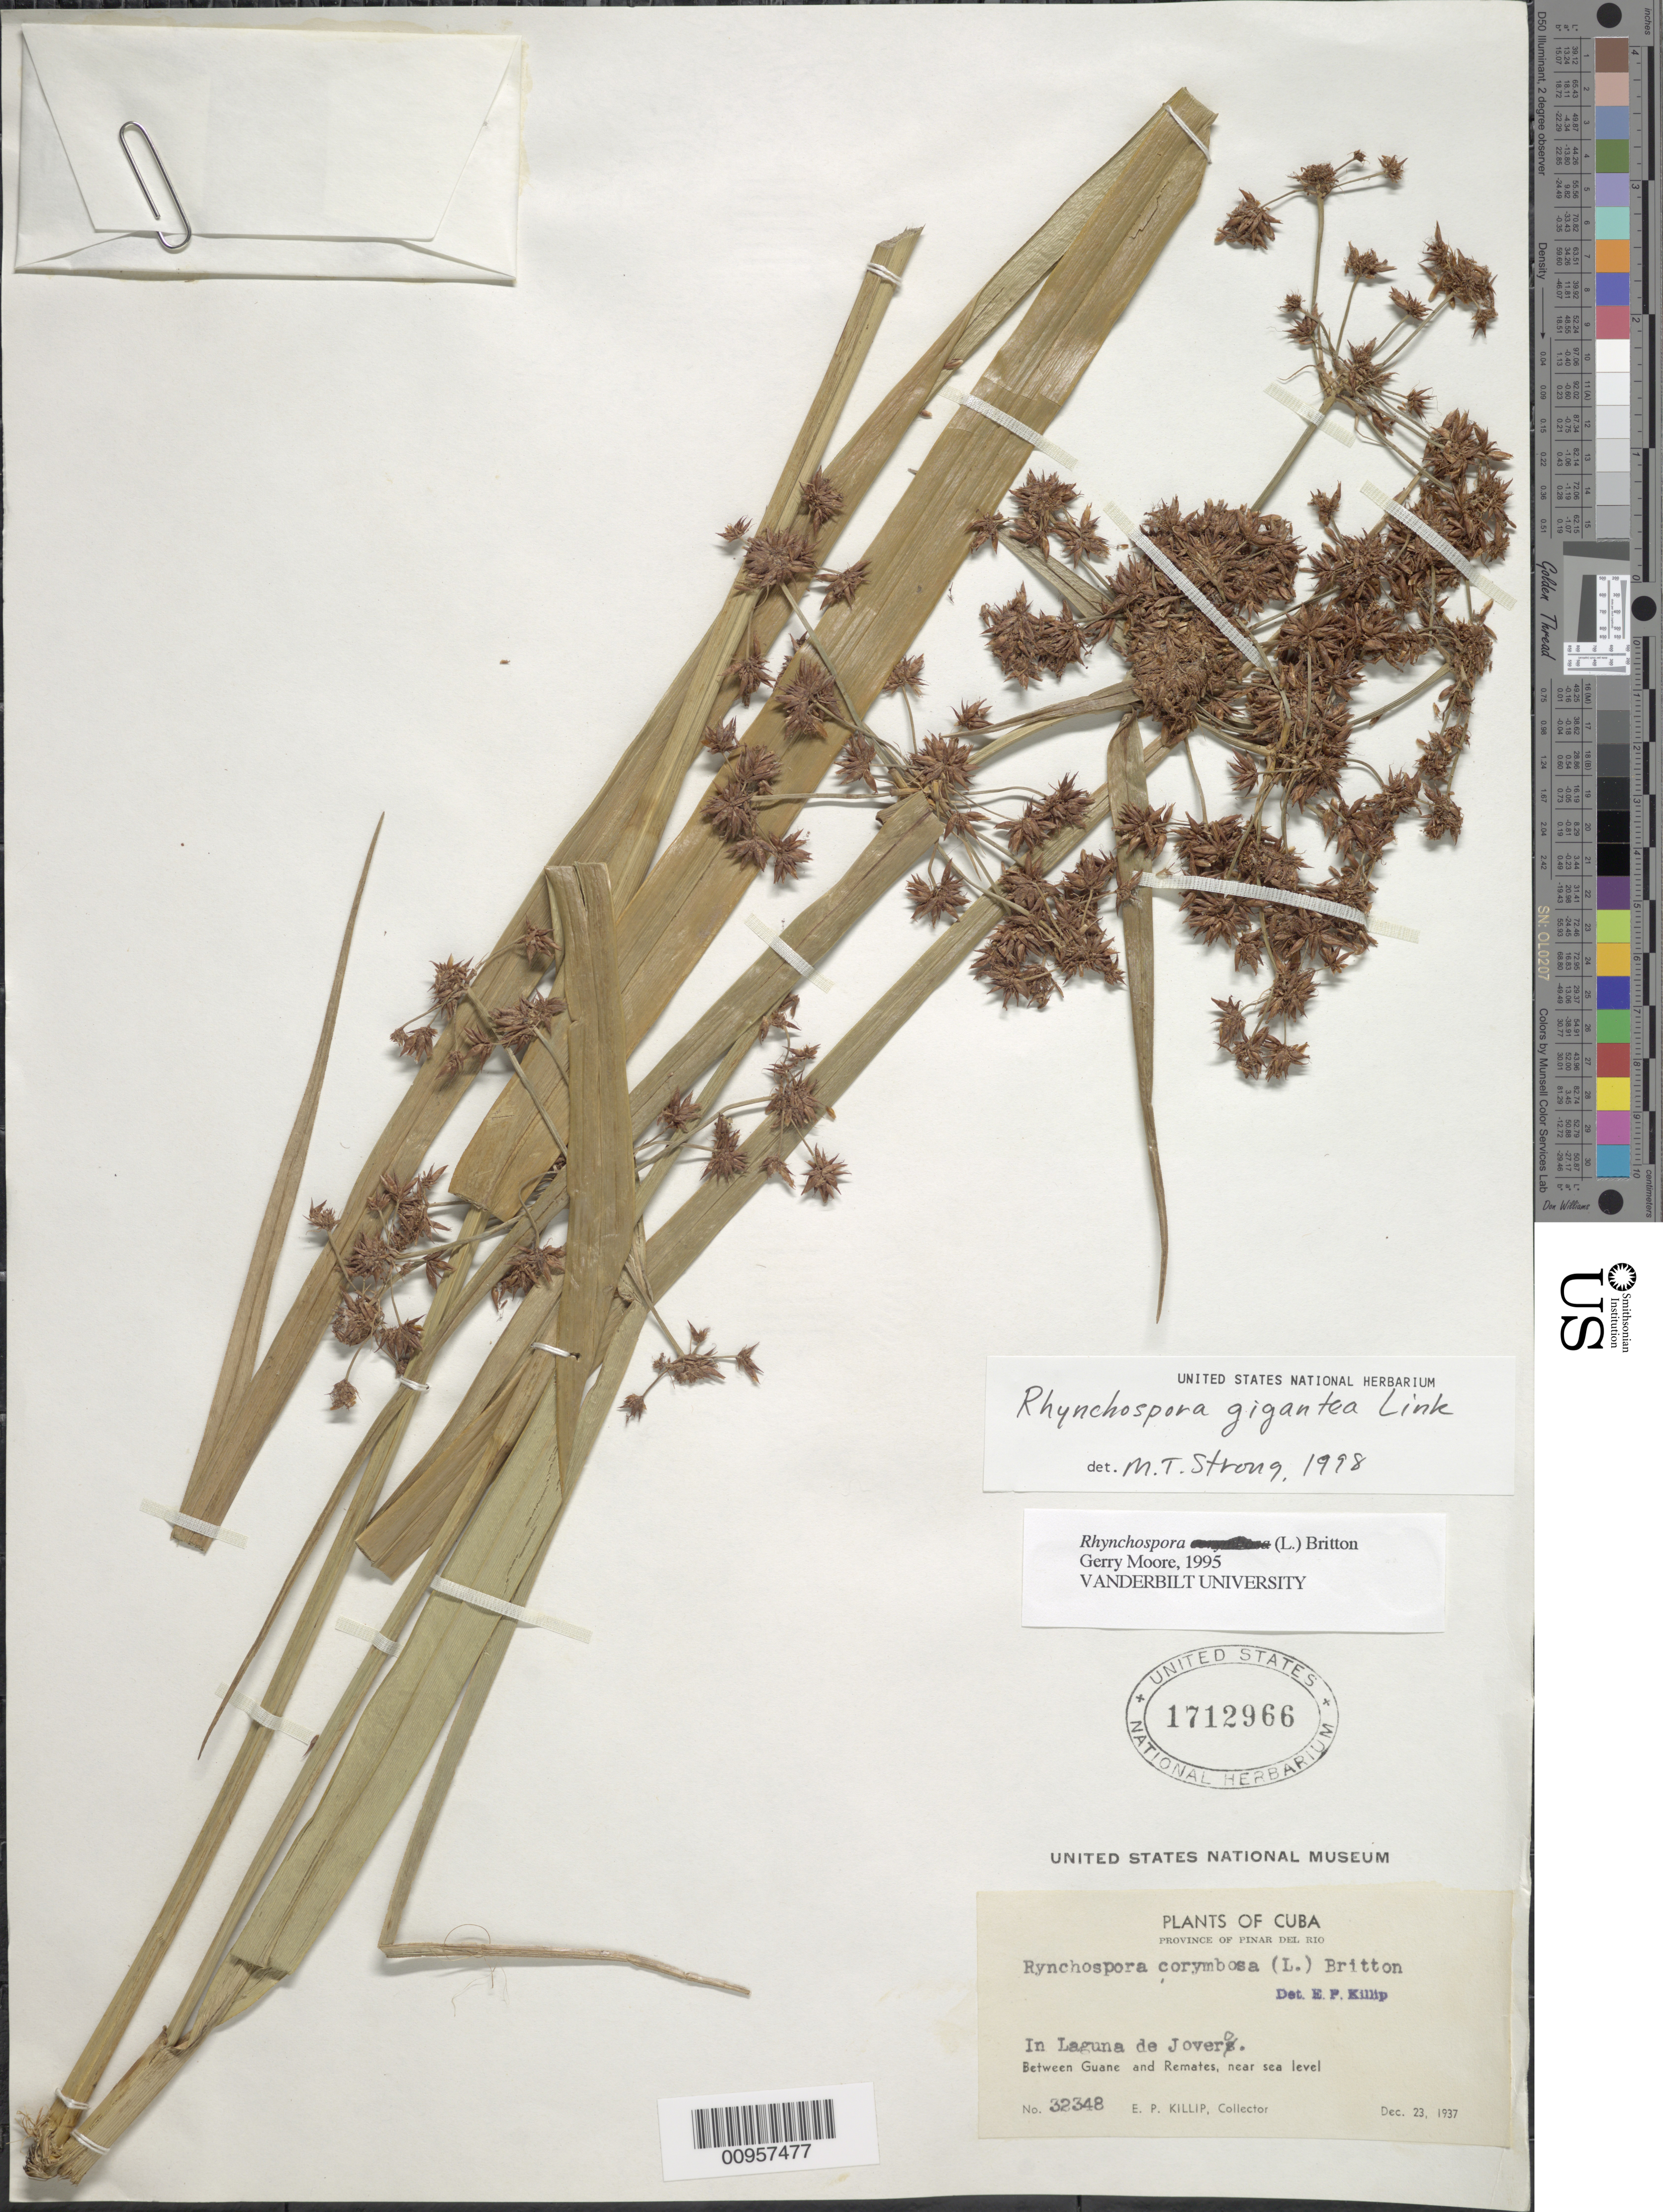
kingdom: Plantae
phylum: Tracheophyta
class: Liliopsida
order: Poales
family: Cyperaceae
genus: Rhynchospora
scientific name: Rhynchospora gigantea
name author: Link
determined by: Strong, M. T., (US), Smithsonian Institution - National Museum of Natural History (UNITED STATES)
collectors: E. P. Killip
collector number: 32348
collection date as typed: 23 Dec 1937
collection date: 1937-12-23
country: Cuba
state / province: Pinar del Rio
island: Cuba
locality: In Laguna de Jovero, between Guane and Remates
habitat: In laguna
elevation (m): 0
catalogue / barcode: US 1712966